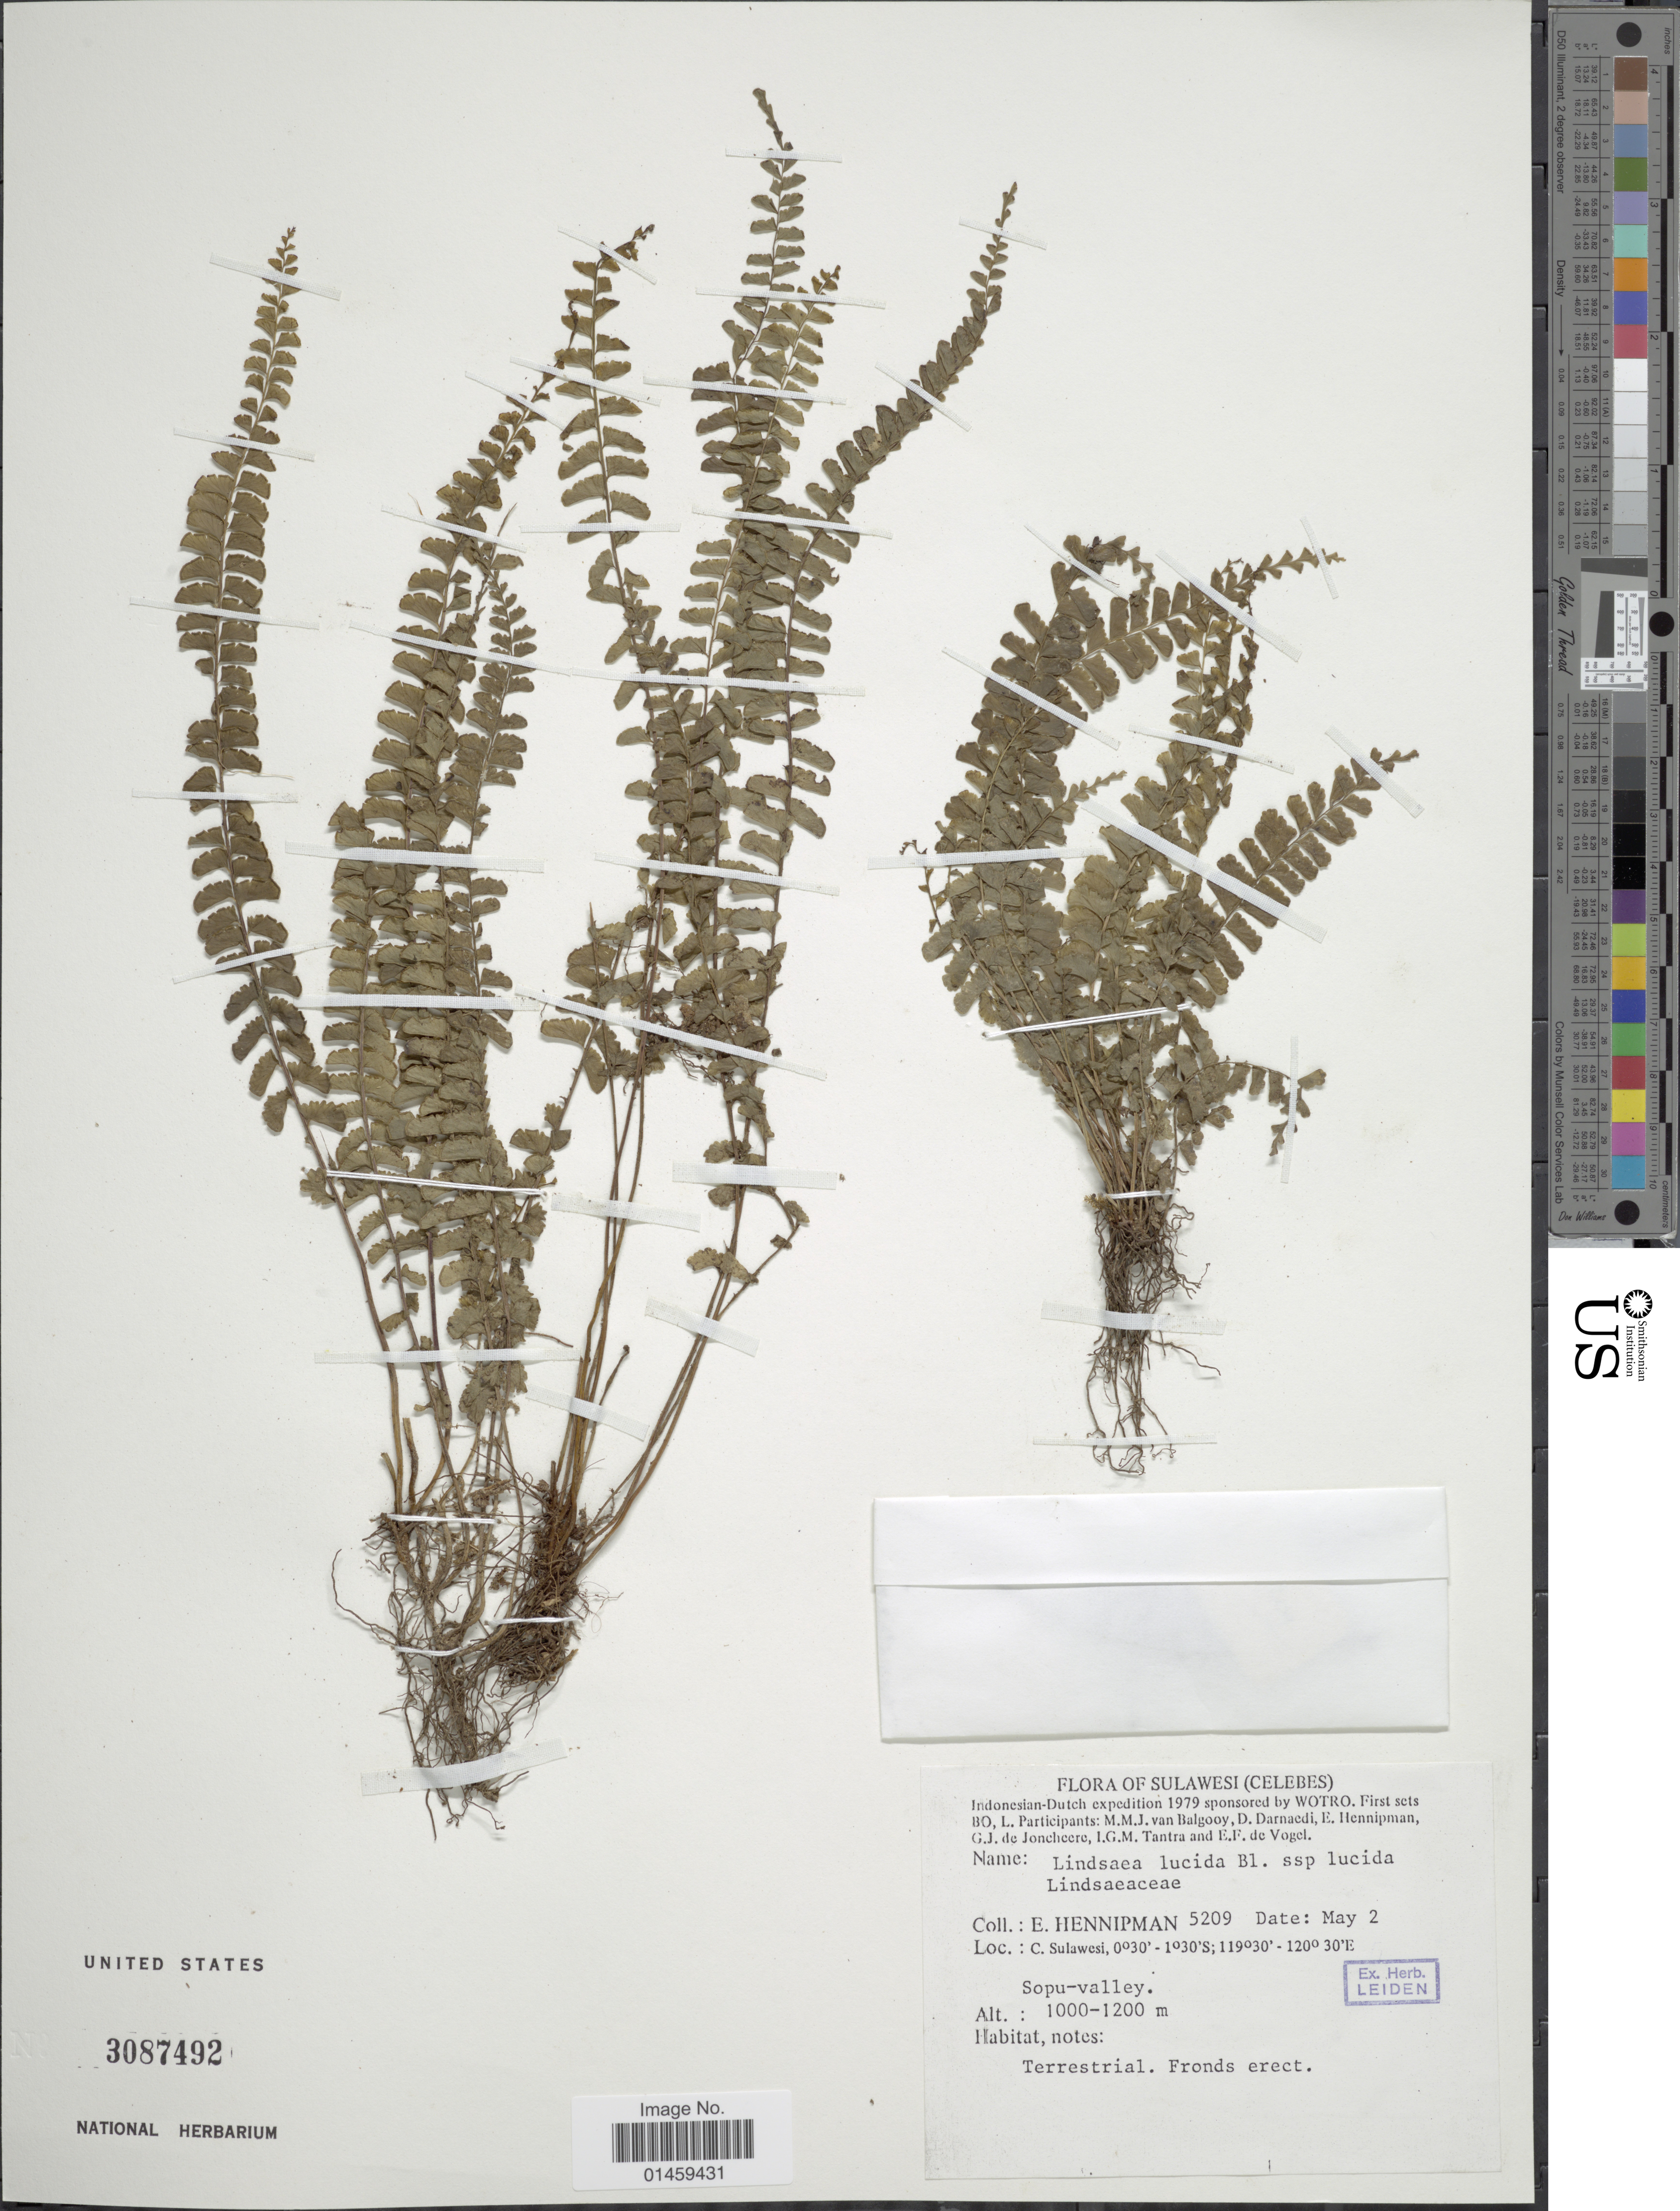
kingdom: Plantae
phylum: Tracheophyta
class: Polypodiopsida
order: Polypodiales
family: Lindsaeaceae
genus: Lindsaea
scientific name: Lindsaea lucida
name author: Blume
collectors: E. Hennipman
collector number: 5209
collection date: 1979-05-02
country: Indonesia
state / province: Sulawesi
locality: Celebes. C. Sulawesi. Sopu-valley.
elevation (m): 1000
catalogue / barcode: US 3087492